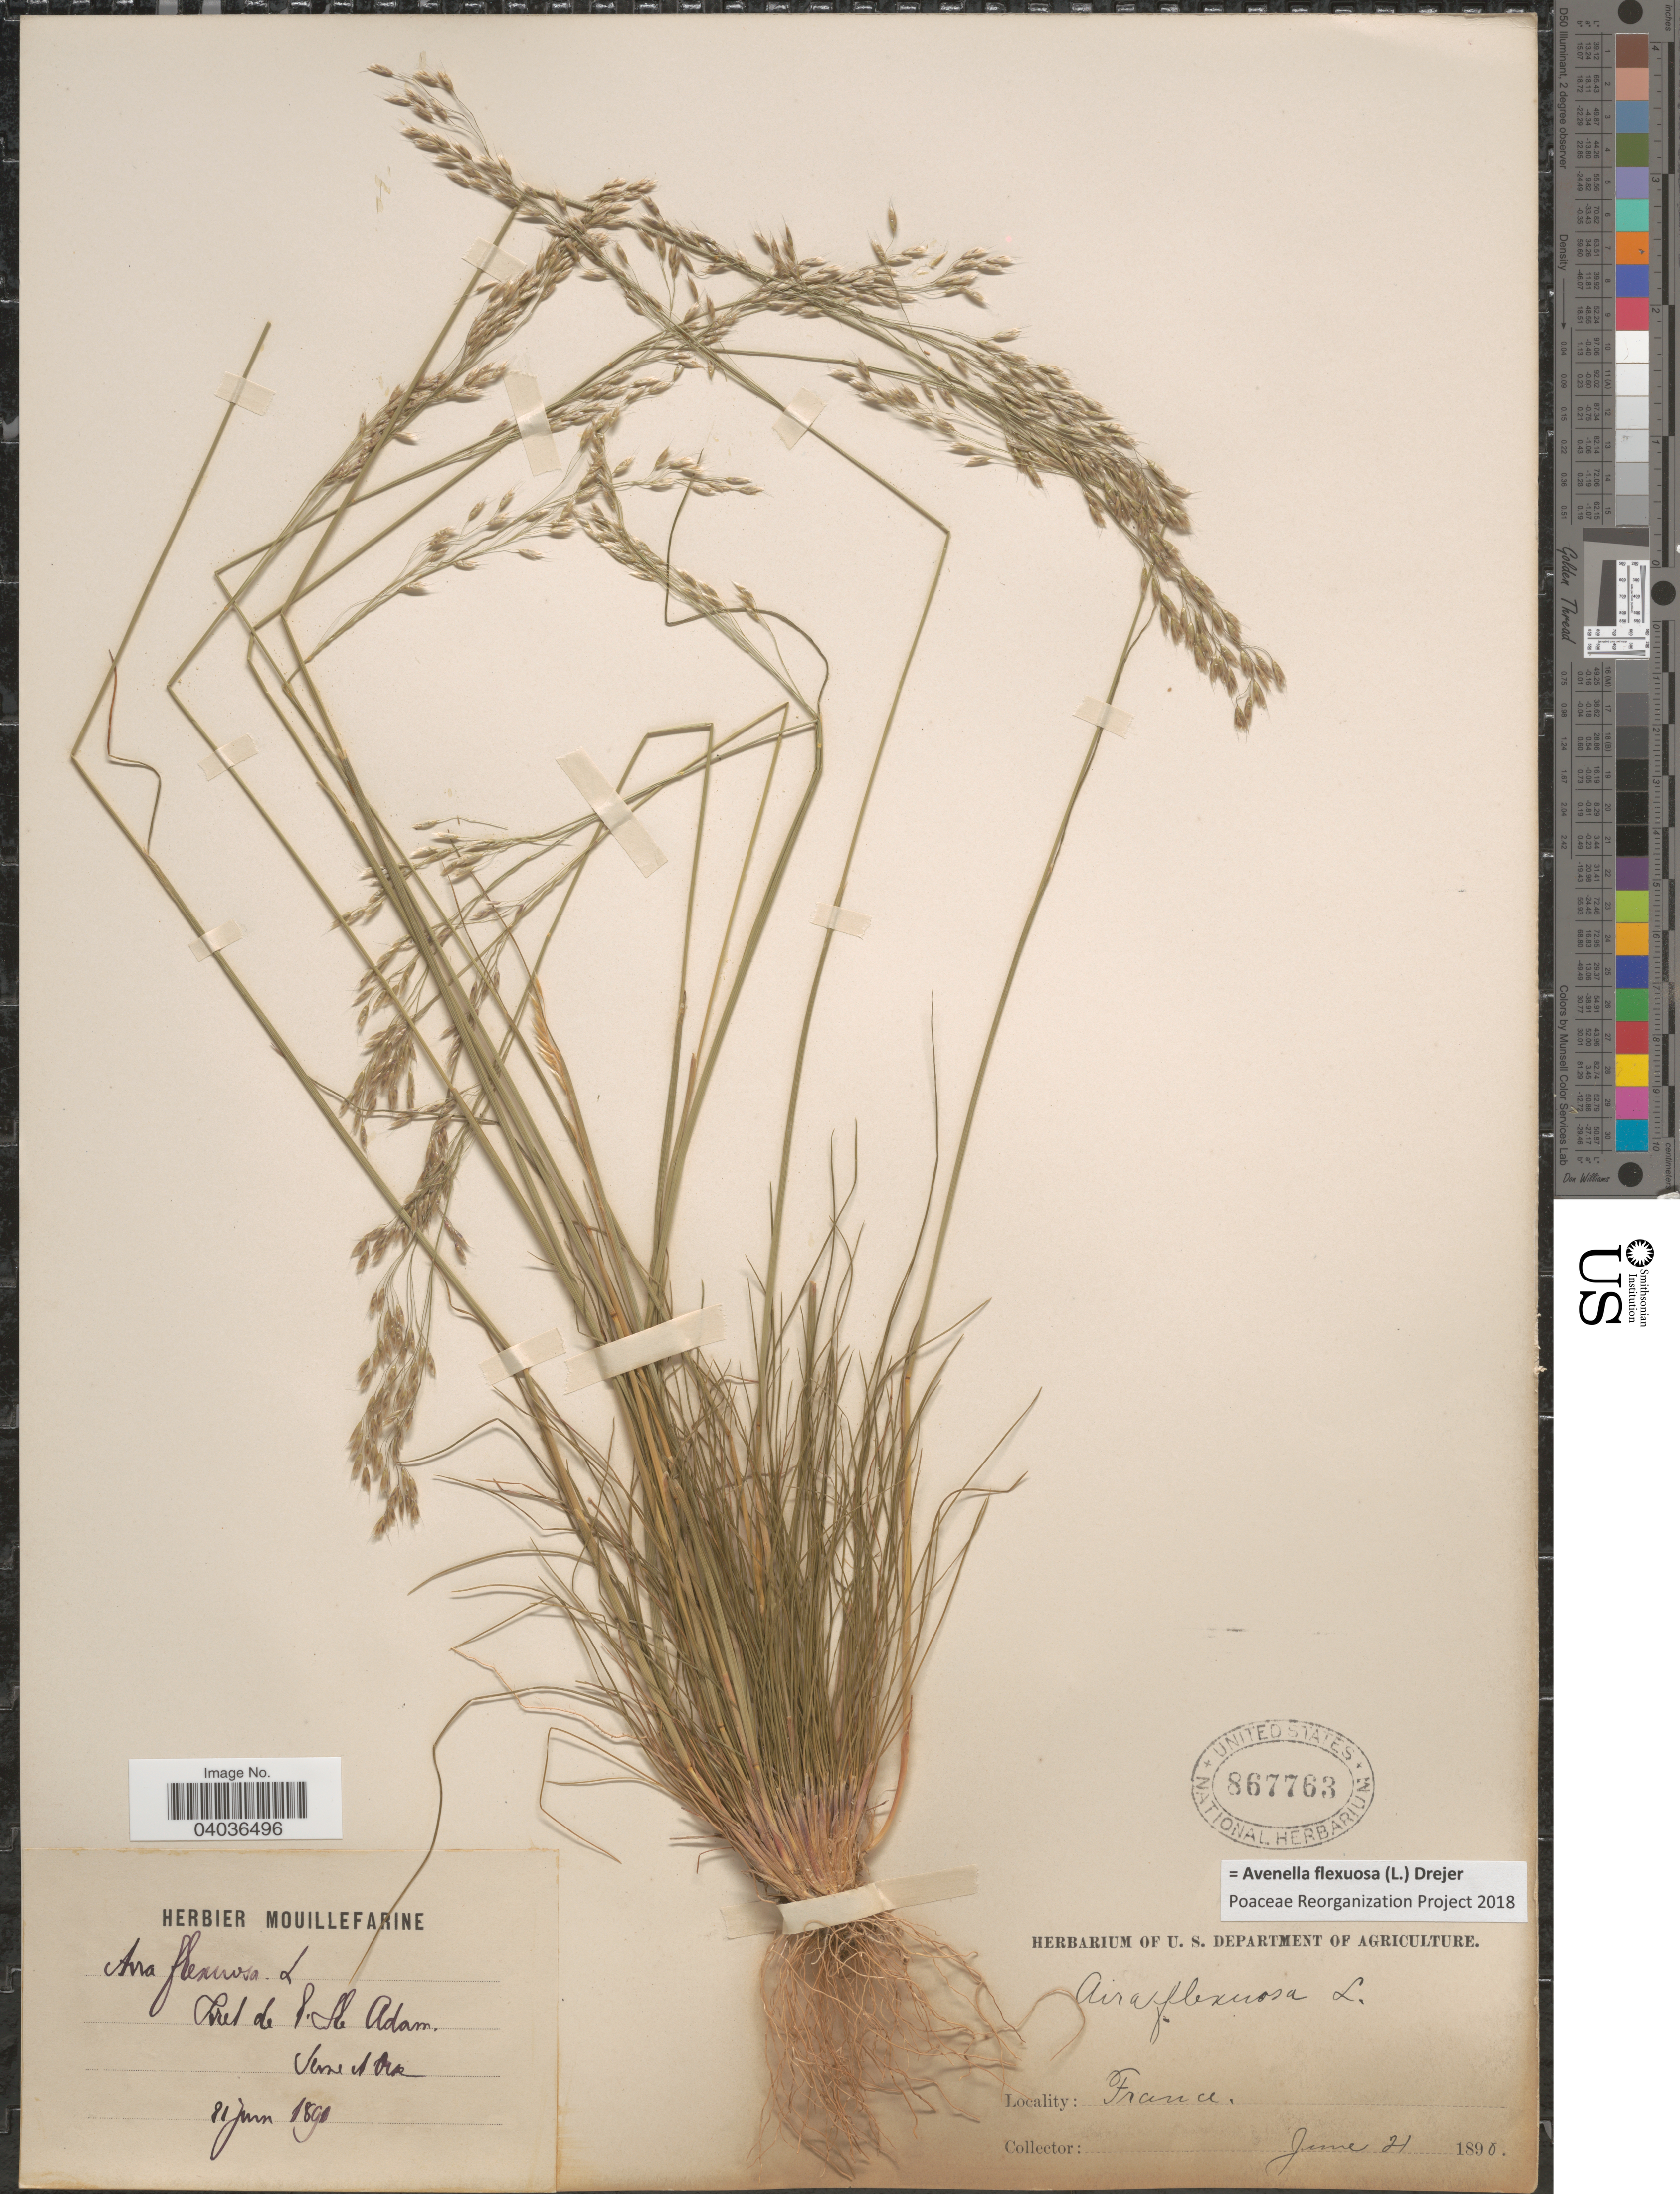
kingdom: Plantae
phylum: Tracheophyta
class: Liliopsida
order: Poales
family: Poaceae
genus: Avenella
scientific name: Avenella flexuosa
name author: (L.) Drejer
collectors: ex herb. Mouillefarine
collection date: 1890-06-21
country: France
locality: Foret de L'Ile Adam. Seine et Oise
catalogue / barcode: US 867763